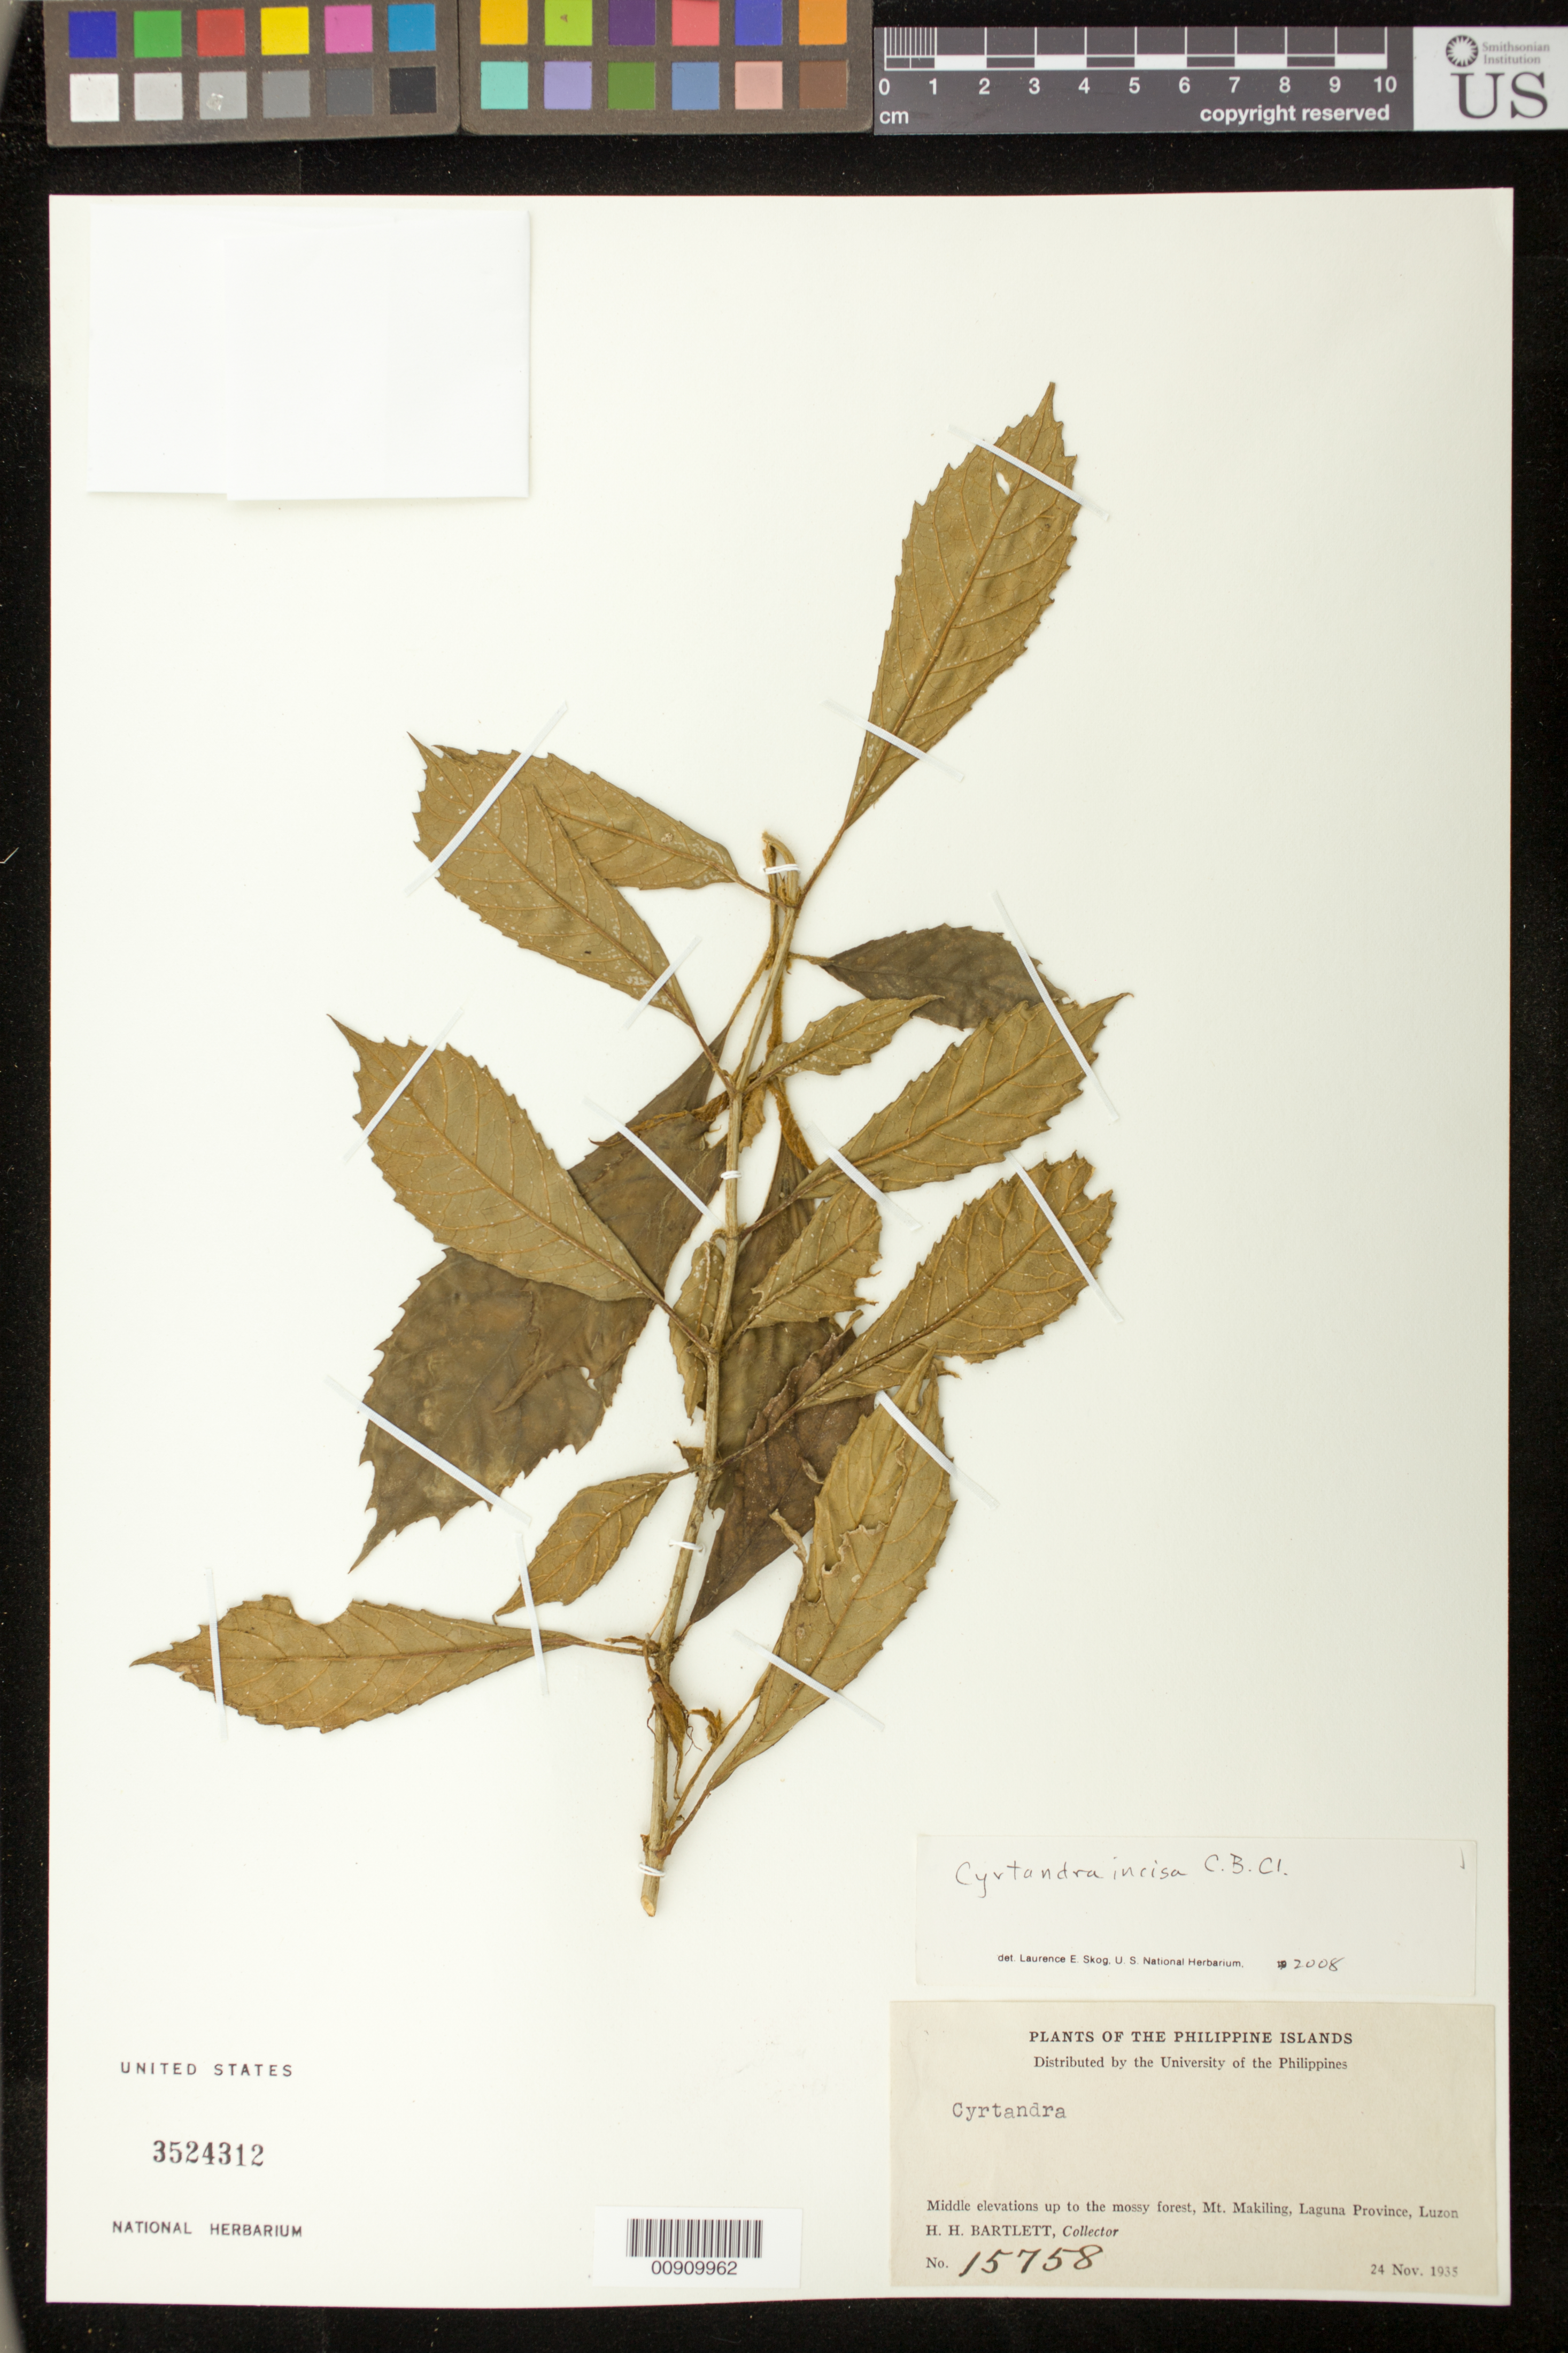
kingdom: Plantae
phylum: Tracheophyta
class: Magnoliopsida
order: Lamiales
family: Gesneriaceae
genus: Cyrtandra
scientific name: Cyrtandra incisa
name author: C.B. Clarke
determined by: Skog, Laurence E.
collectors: H. H. Bartlett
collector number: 15758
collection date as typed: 24 Nov 1935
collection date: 1935-11-24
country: Philippines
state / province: Calabarzon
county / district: Laguna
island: Luzon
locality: Middle elevations up to the mossy forest, Mt. Makiling, Laguna Province, Luzon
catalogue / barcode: US 3524312